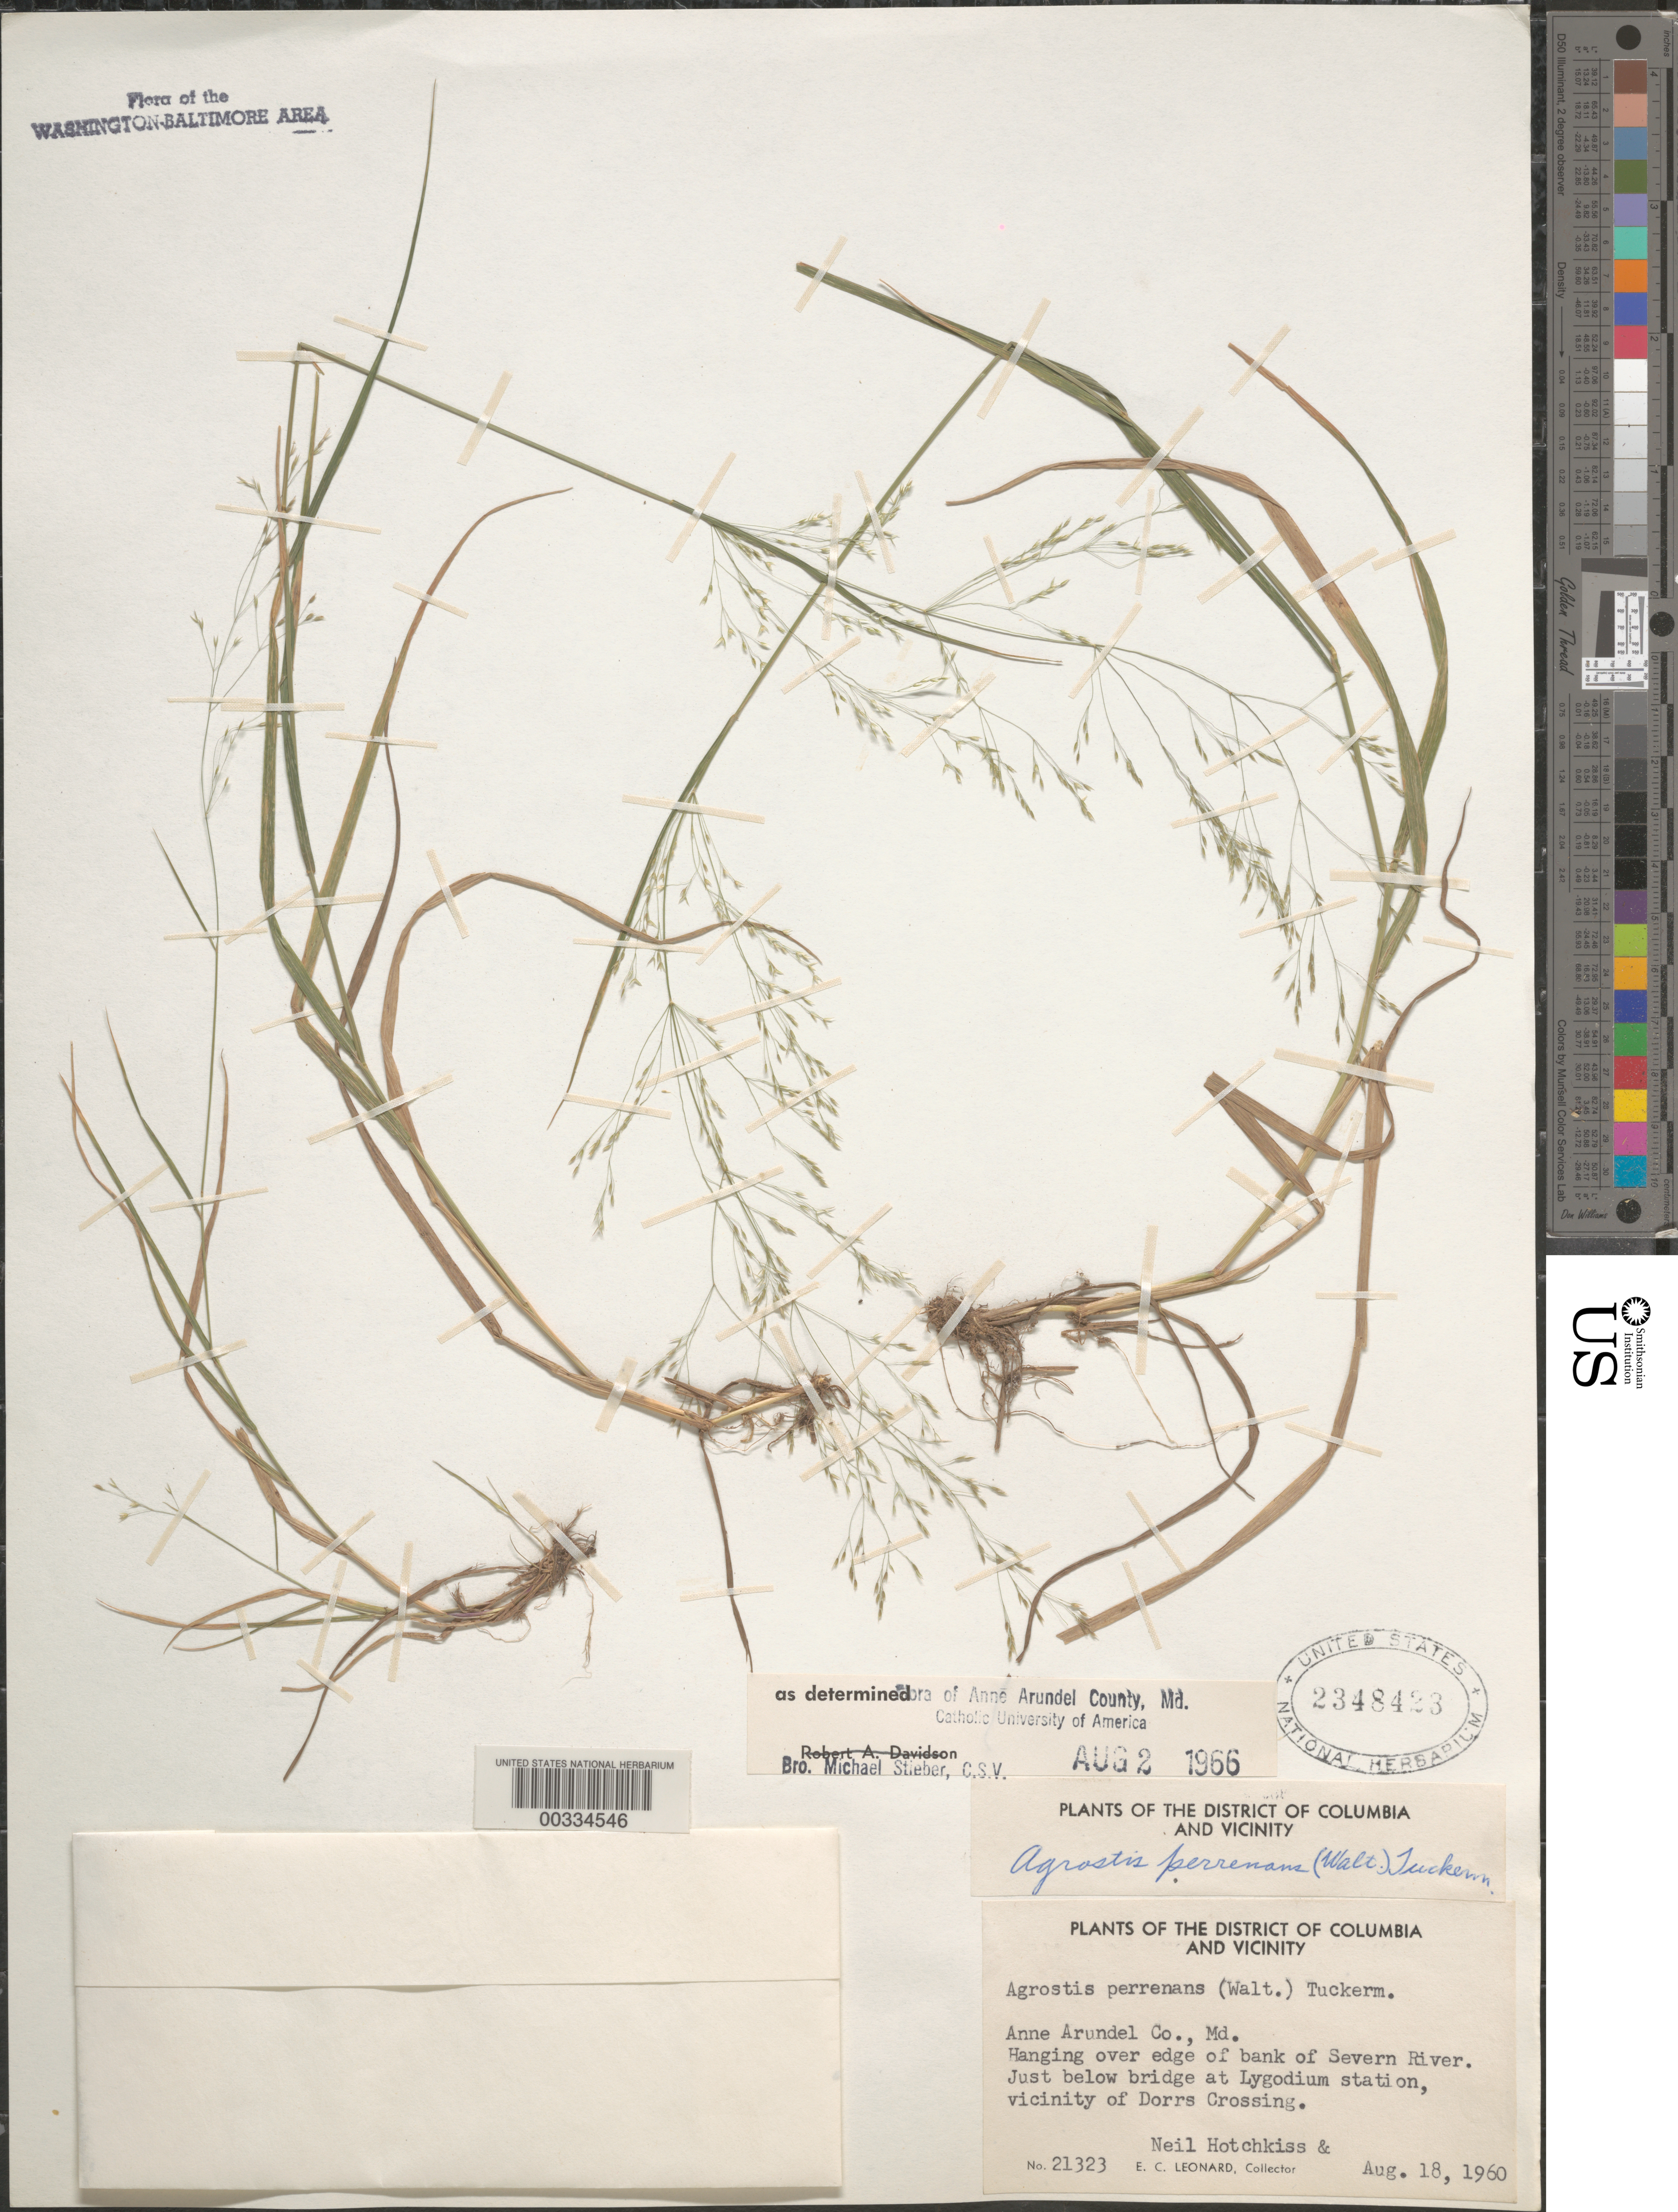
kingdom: Plantae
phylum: Tracheophyta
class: Liliopsida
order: Poales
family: Poaceae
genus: Agrostis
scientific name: Agrostis perennans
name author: (Walter) Tuck.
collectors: N. Hotchkiss & E. C. Leonard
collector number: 21323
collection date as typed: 18 Aug 1960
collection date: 1960-08-18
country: United States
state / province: Maryland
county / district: Anne Arundel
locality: Severn River, vicinity of Dorrs Crossing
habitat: Hanging over edge of bank of Severn River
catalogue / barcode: US 2348423